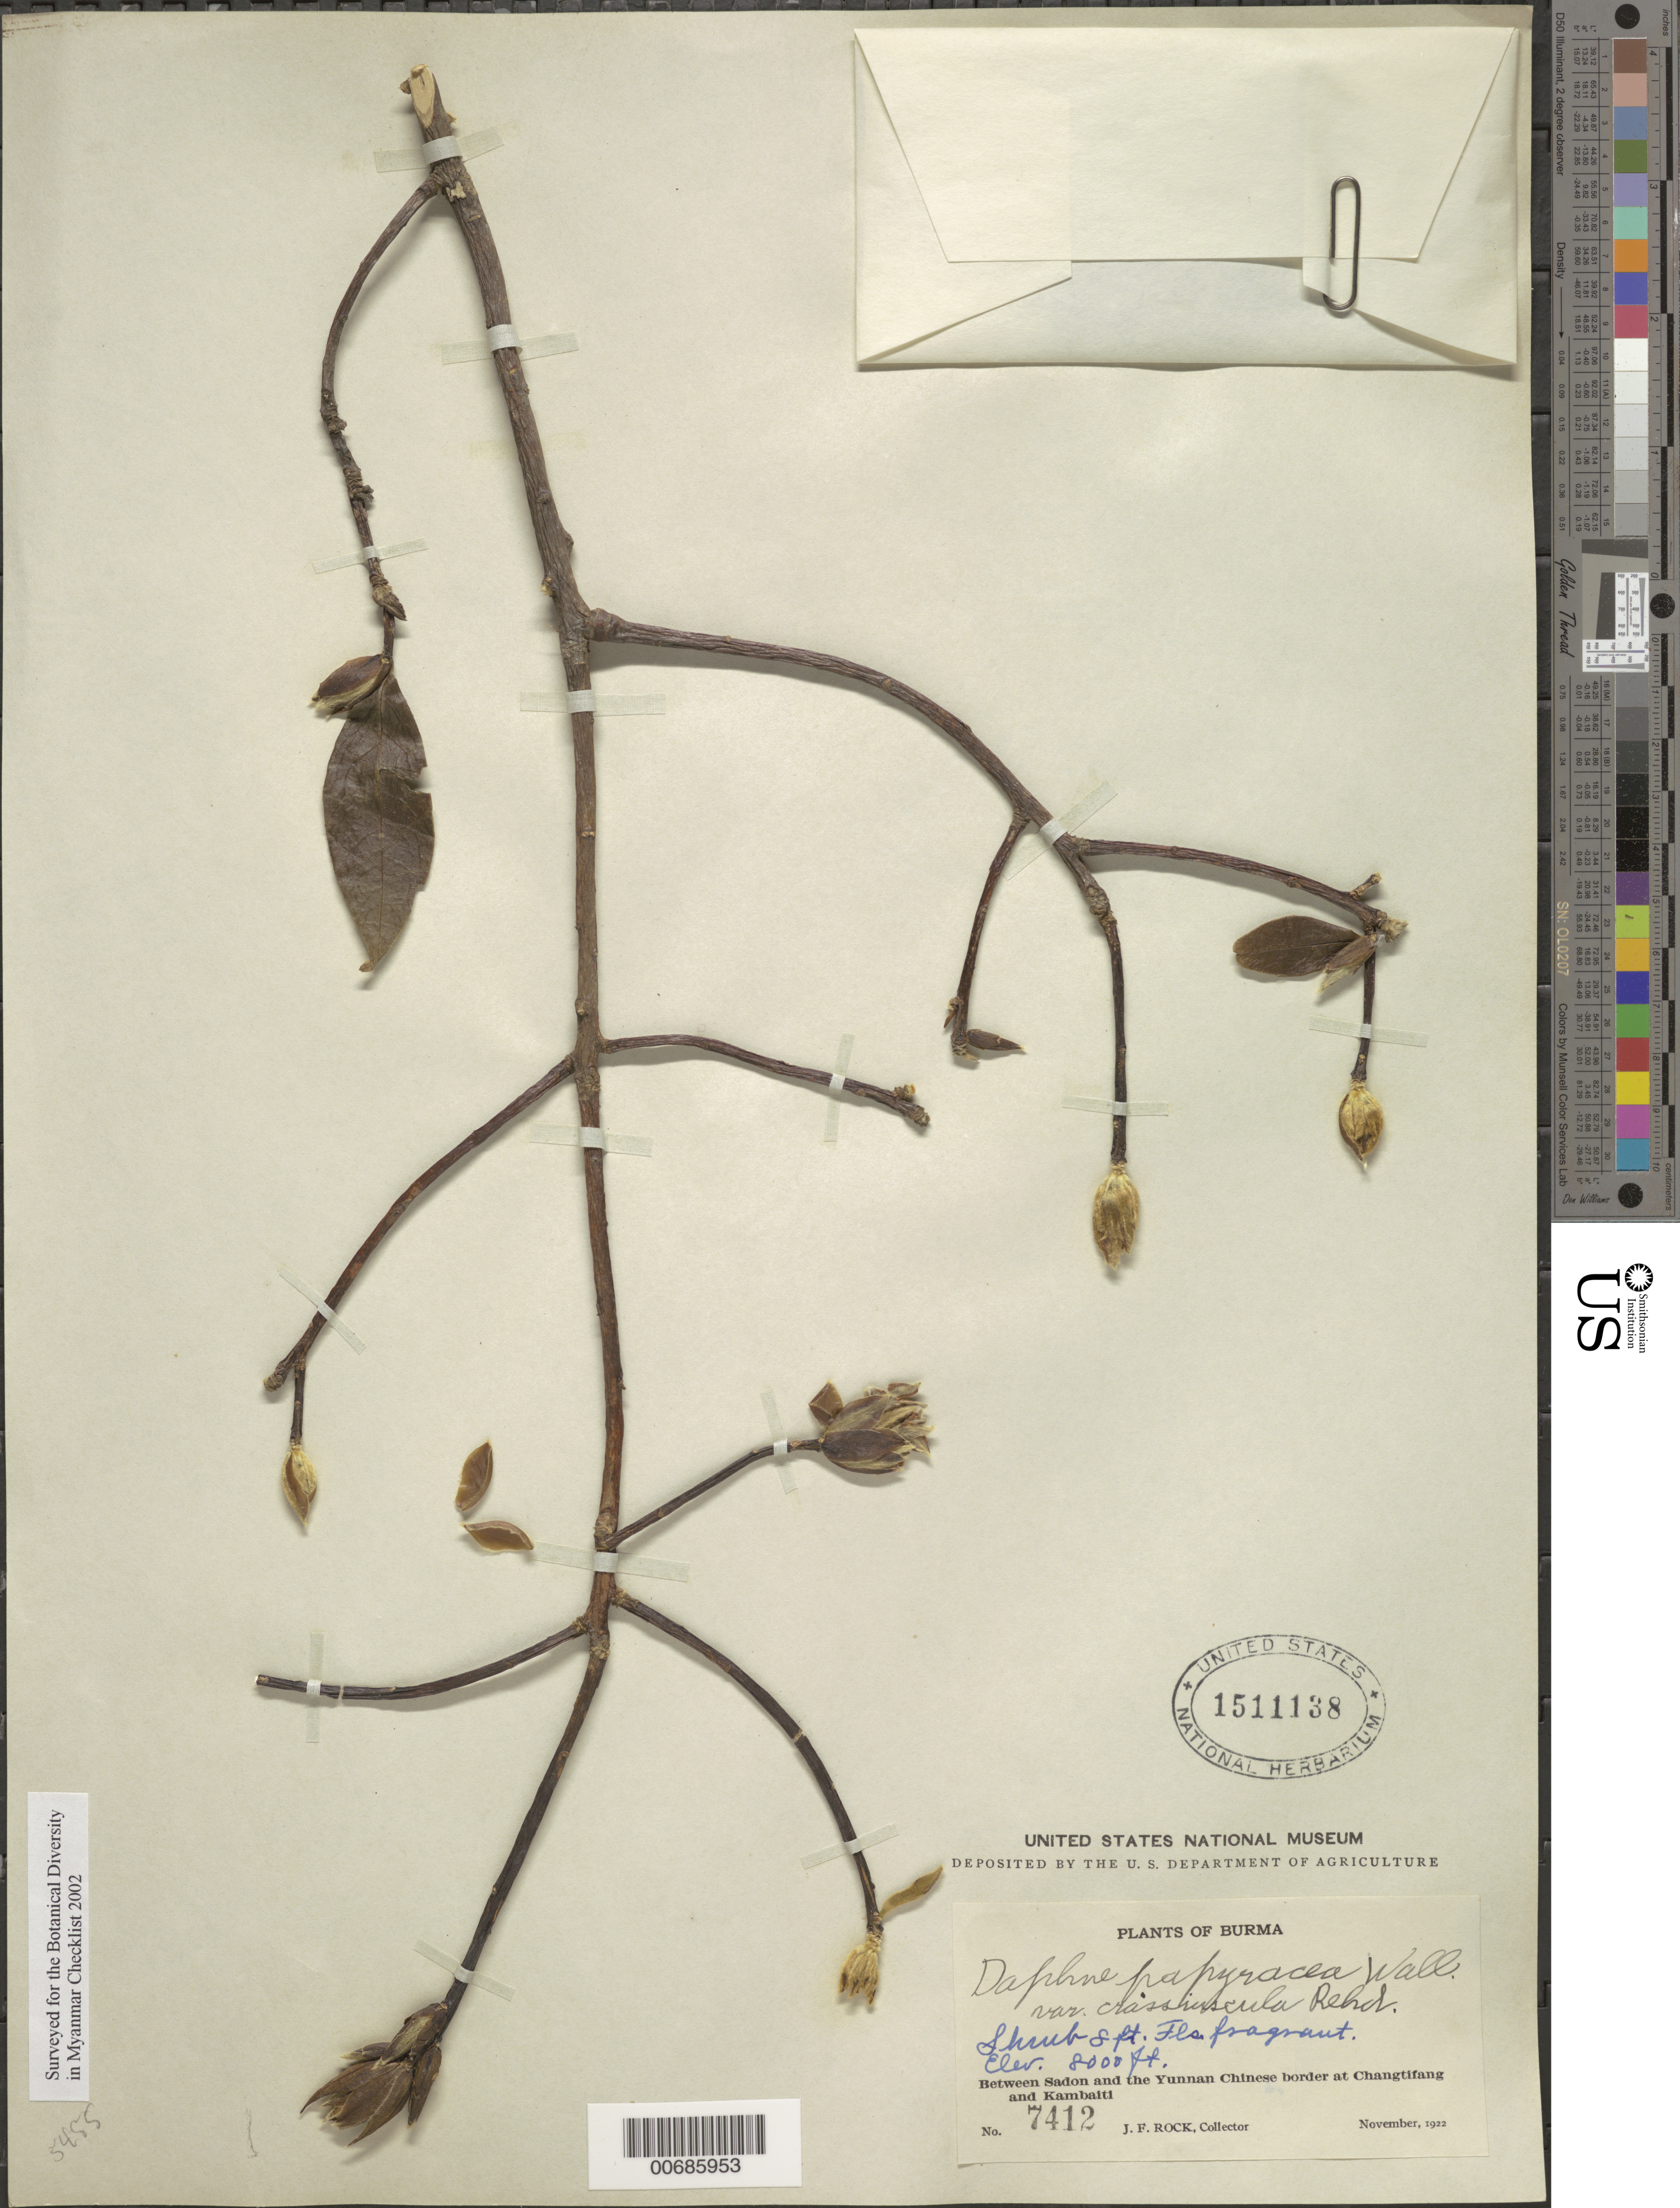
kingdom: Plantae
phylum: Tracheophyta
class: Magnoliopsida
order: Malvales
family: Thymelaeaceae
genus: Daphne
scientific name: Daphne papyracea var. crassiuscula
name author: Rehder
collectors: J. F. Rock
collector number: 7412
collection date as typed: Nov 1922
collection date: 1922-11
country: Myanmar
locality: Betw. Sadon and Yunnan Chinese border at Changtifang and Kambaiti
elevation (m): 2438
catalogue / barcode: US 1511138